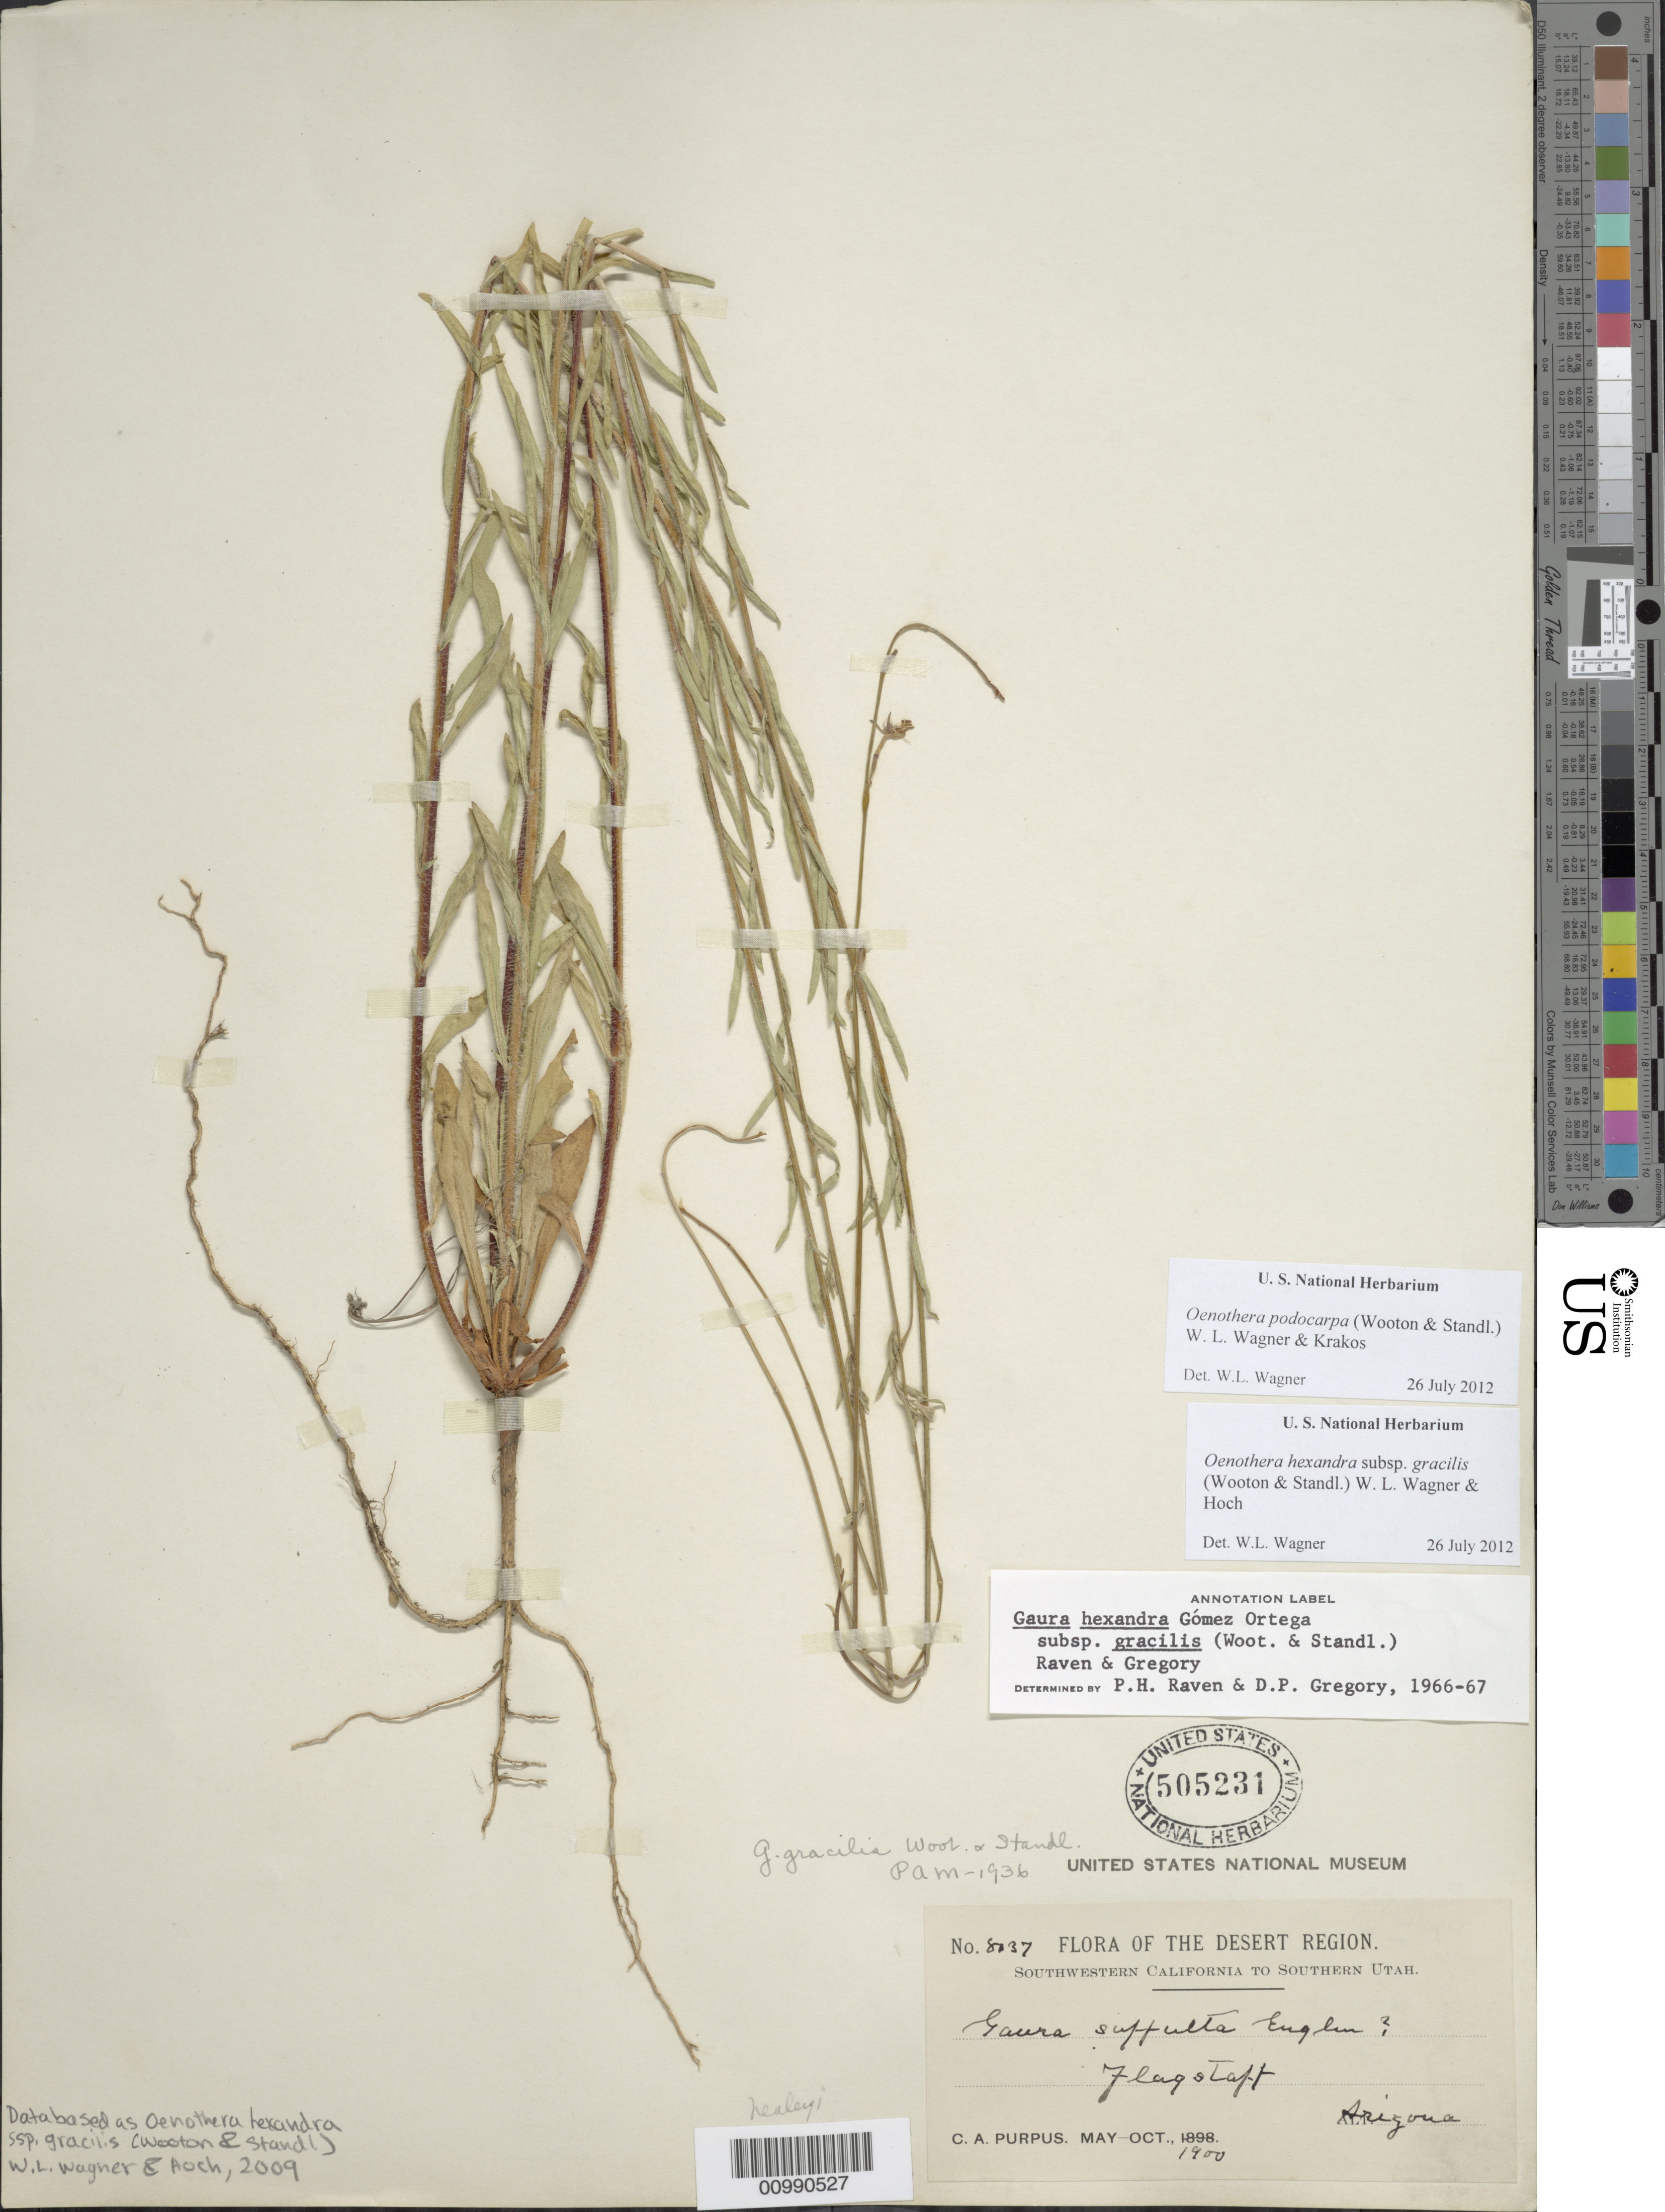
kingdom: Plantae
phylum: Tracheophyta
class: Magnoliopsida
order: Myrtales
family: Onagraceae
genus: Oenothera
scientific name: Oenothera podocarpa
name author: (Wooton & Standl.) Krakos & W.L. Wagner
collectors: C. A. Purpus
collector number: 8037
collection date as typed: May 1900 to -- Oct 1900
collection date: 1900-05/1900-10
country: United States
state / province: Arizona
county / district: Coconino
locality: Flagstaff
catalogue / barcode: US 505231